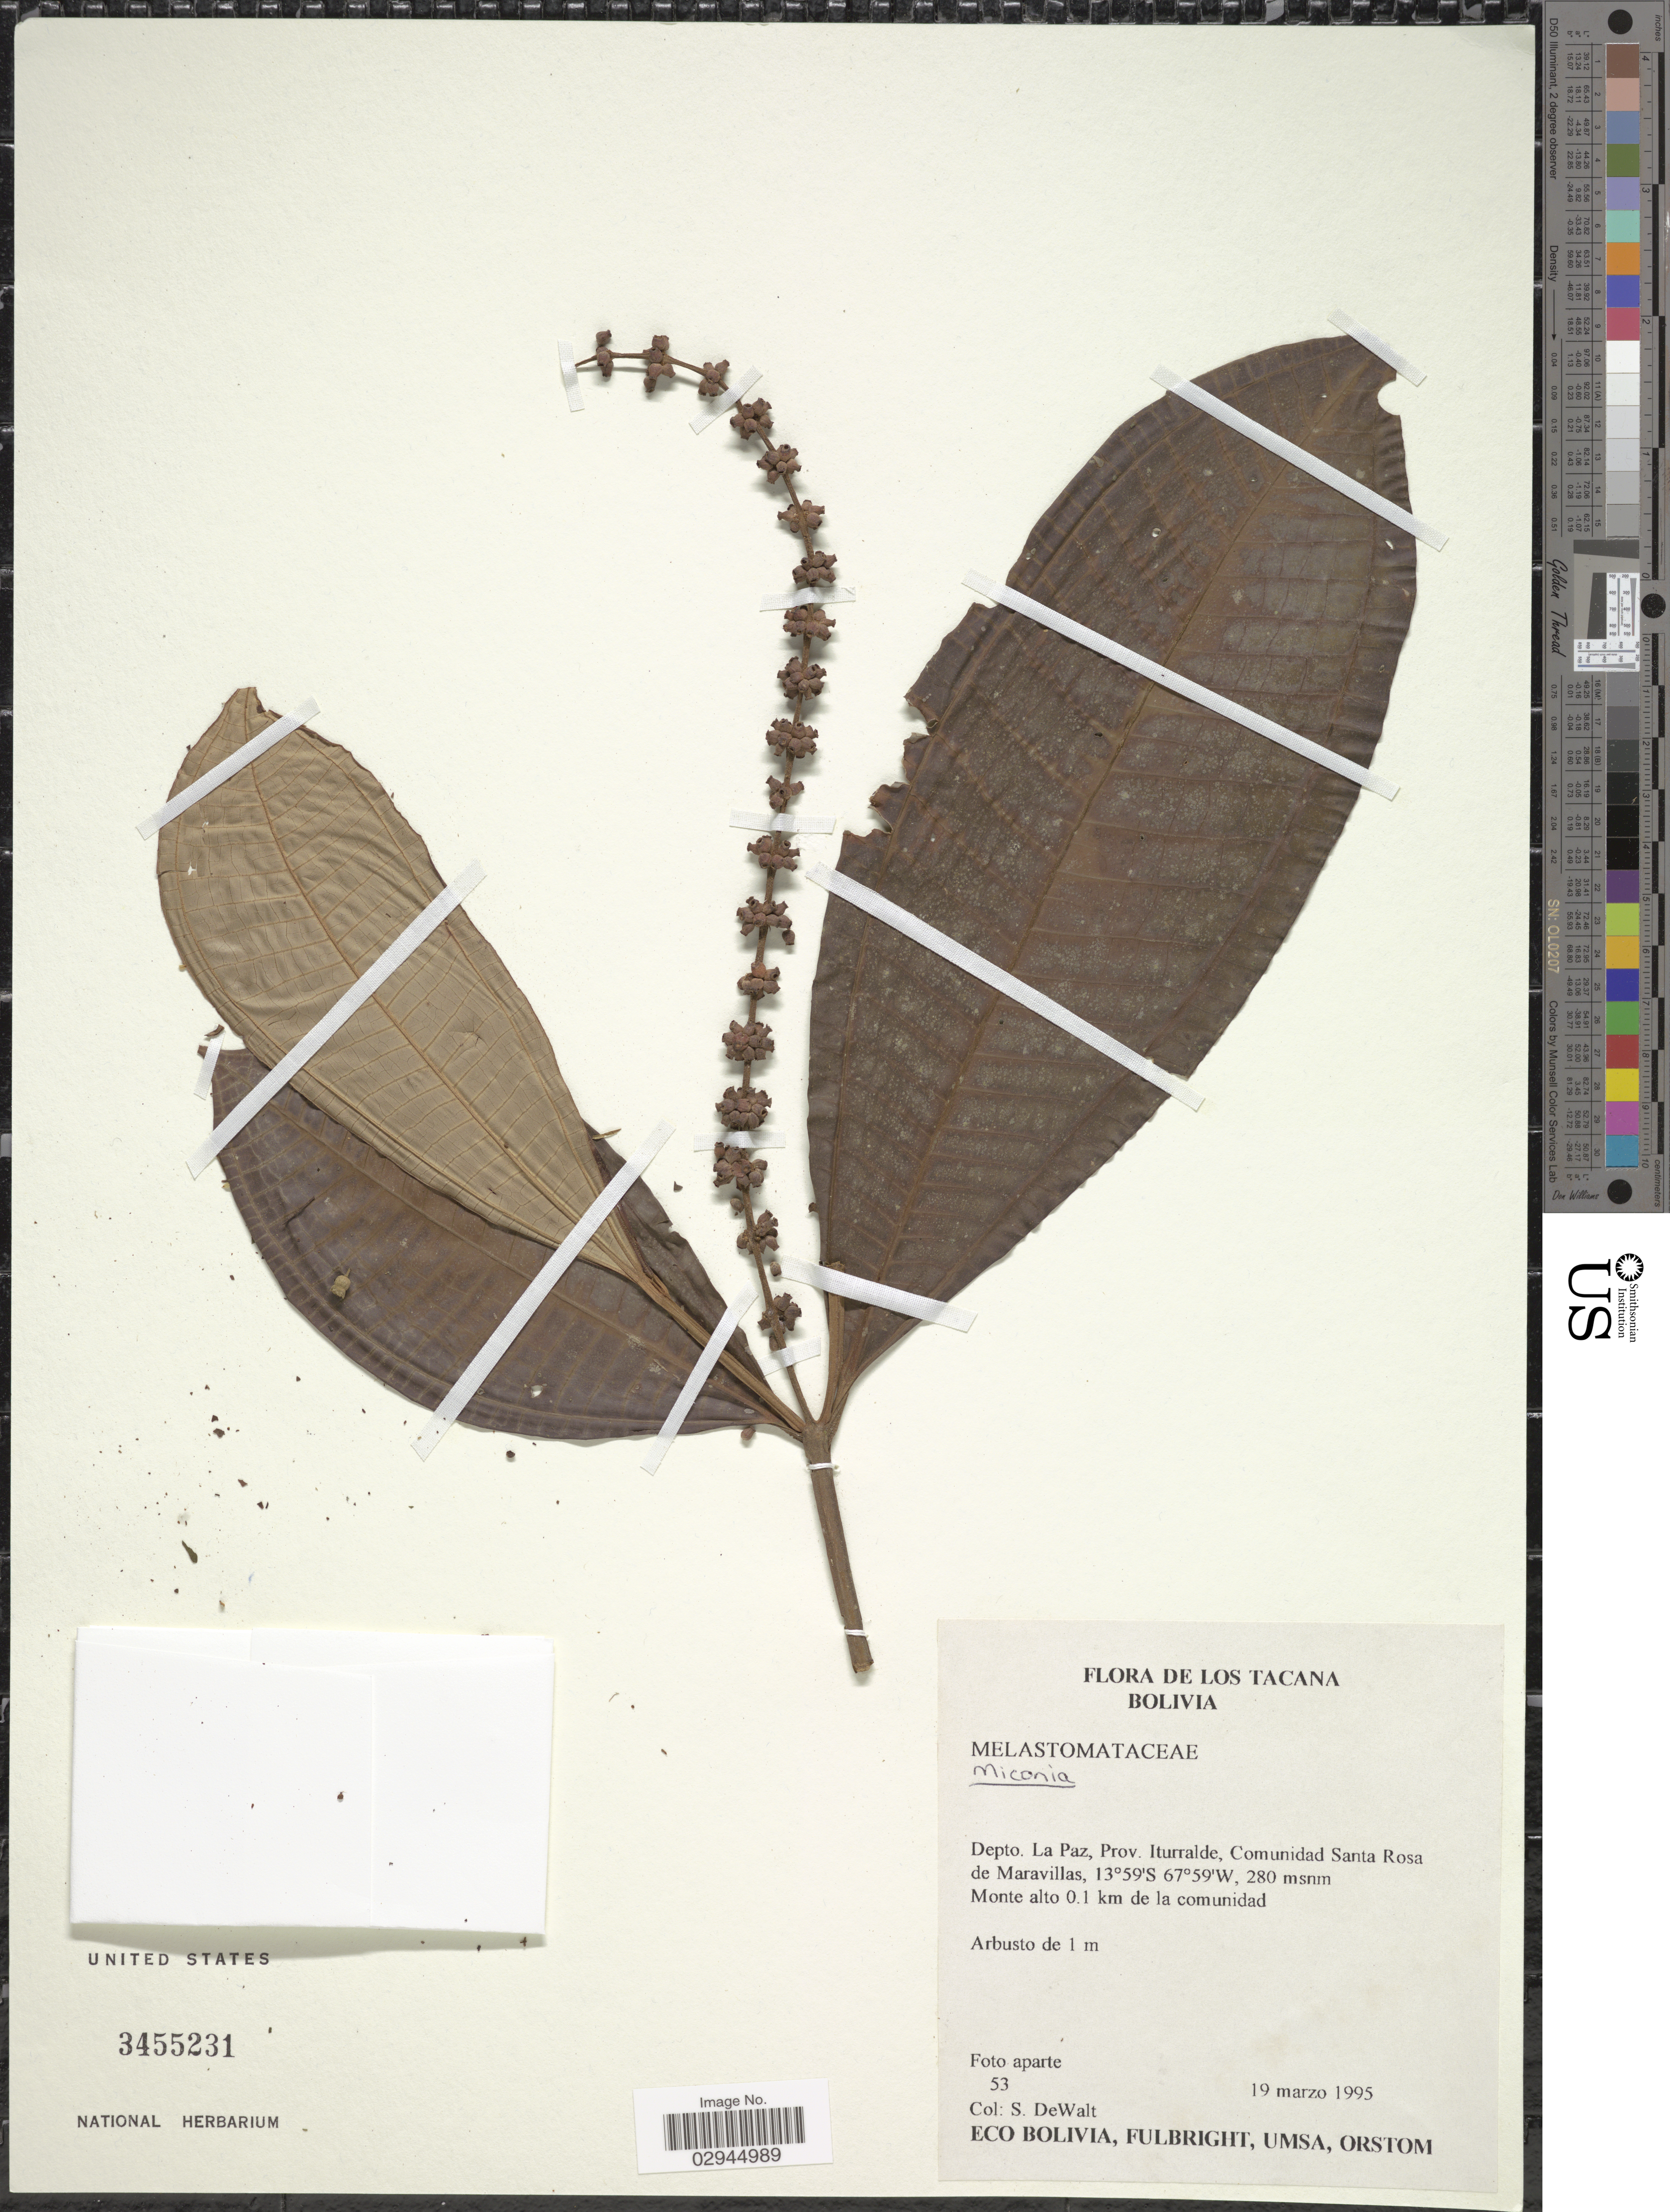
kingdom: Plantae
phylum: Tracheophyta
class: Magnoliopsida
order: Myrtales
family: Melastomataceae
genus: Miconia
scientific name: Miconia sp.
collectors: S. DeWalt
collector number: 53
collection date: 1995-03-19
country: Bolivia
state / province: La Paz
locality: Los Tacana. Depto. La Paz, Prov. Iturralde, Comunidad Santa Rosa de Maravillas. Monte alto 0.1 km de la comunidad.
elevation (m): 280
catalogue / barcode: US 3455231